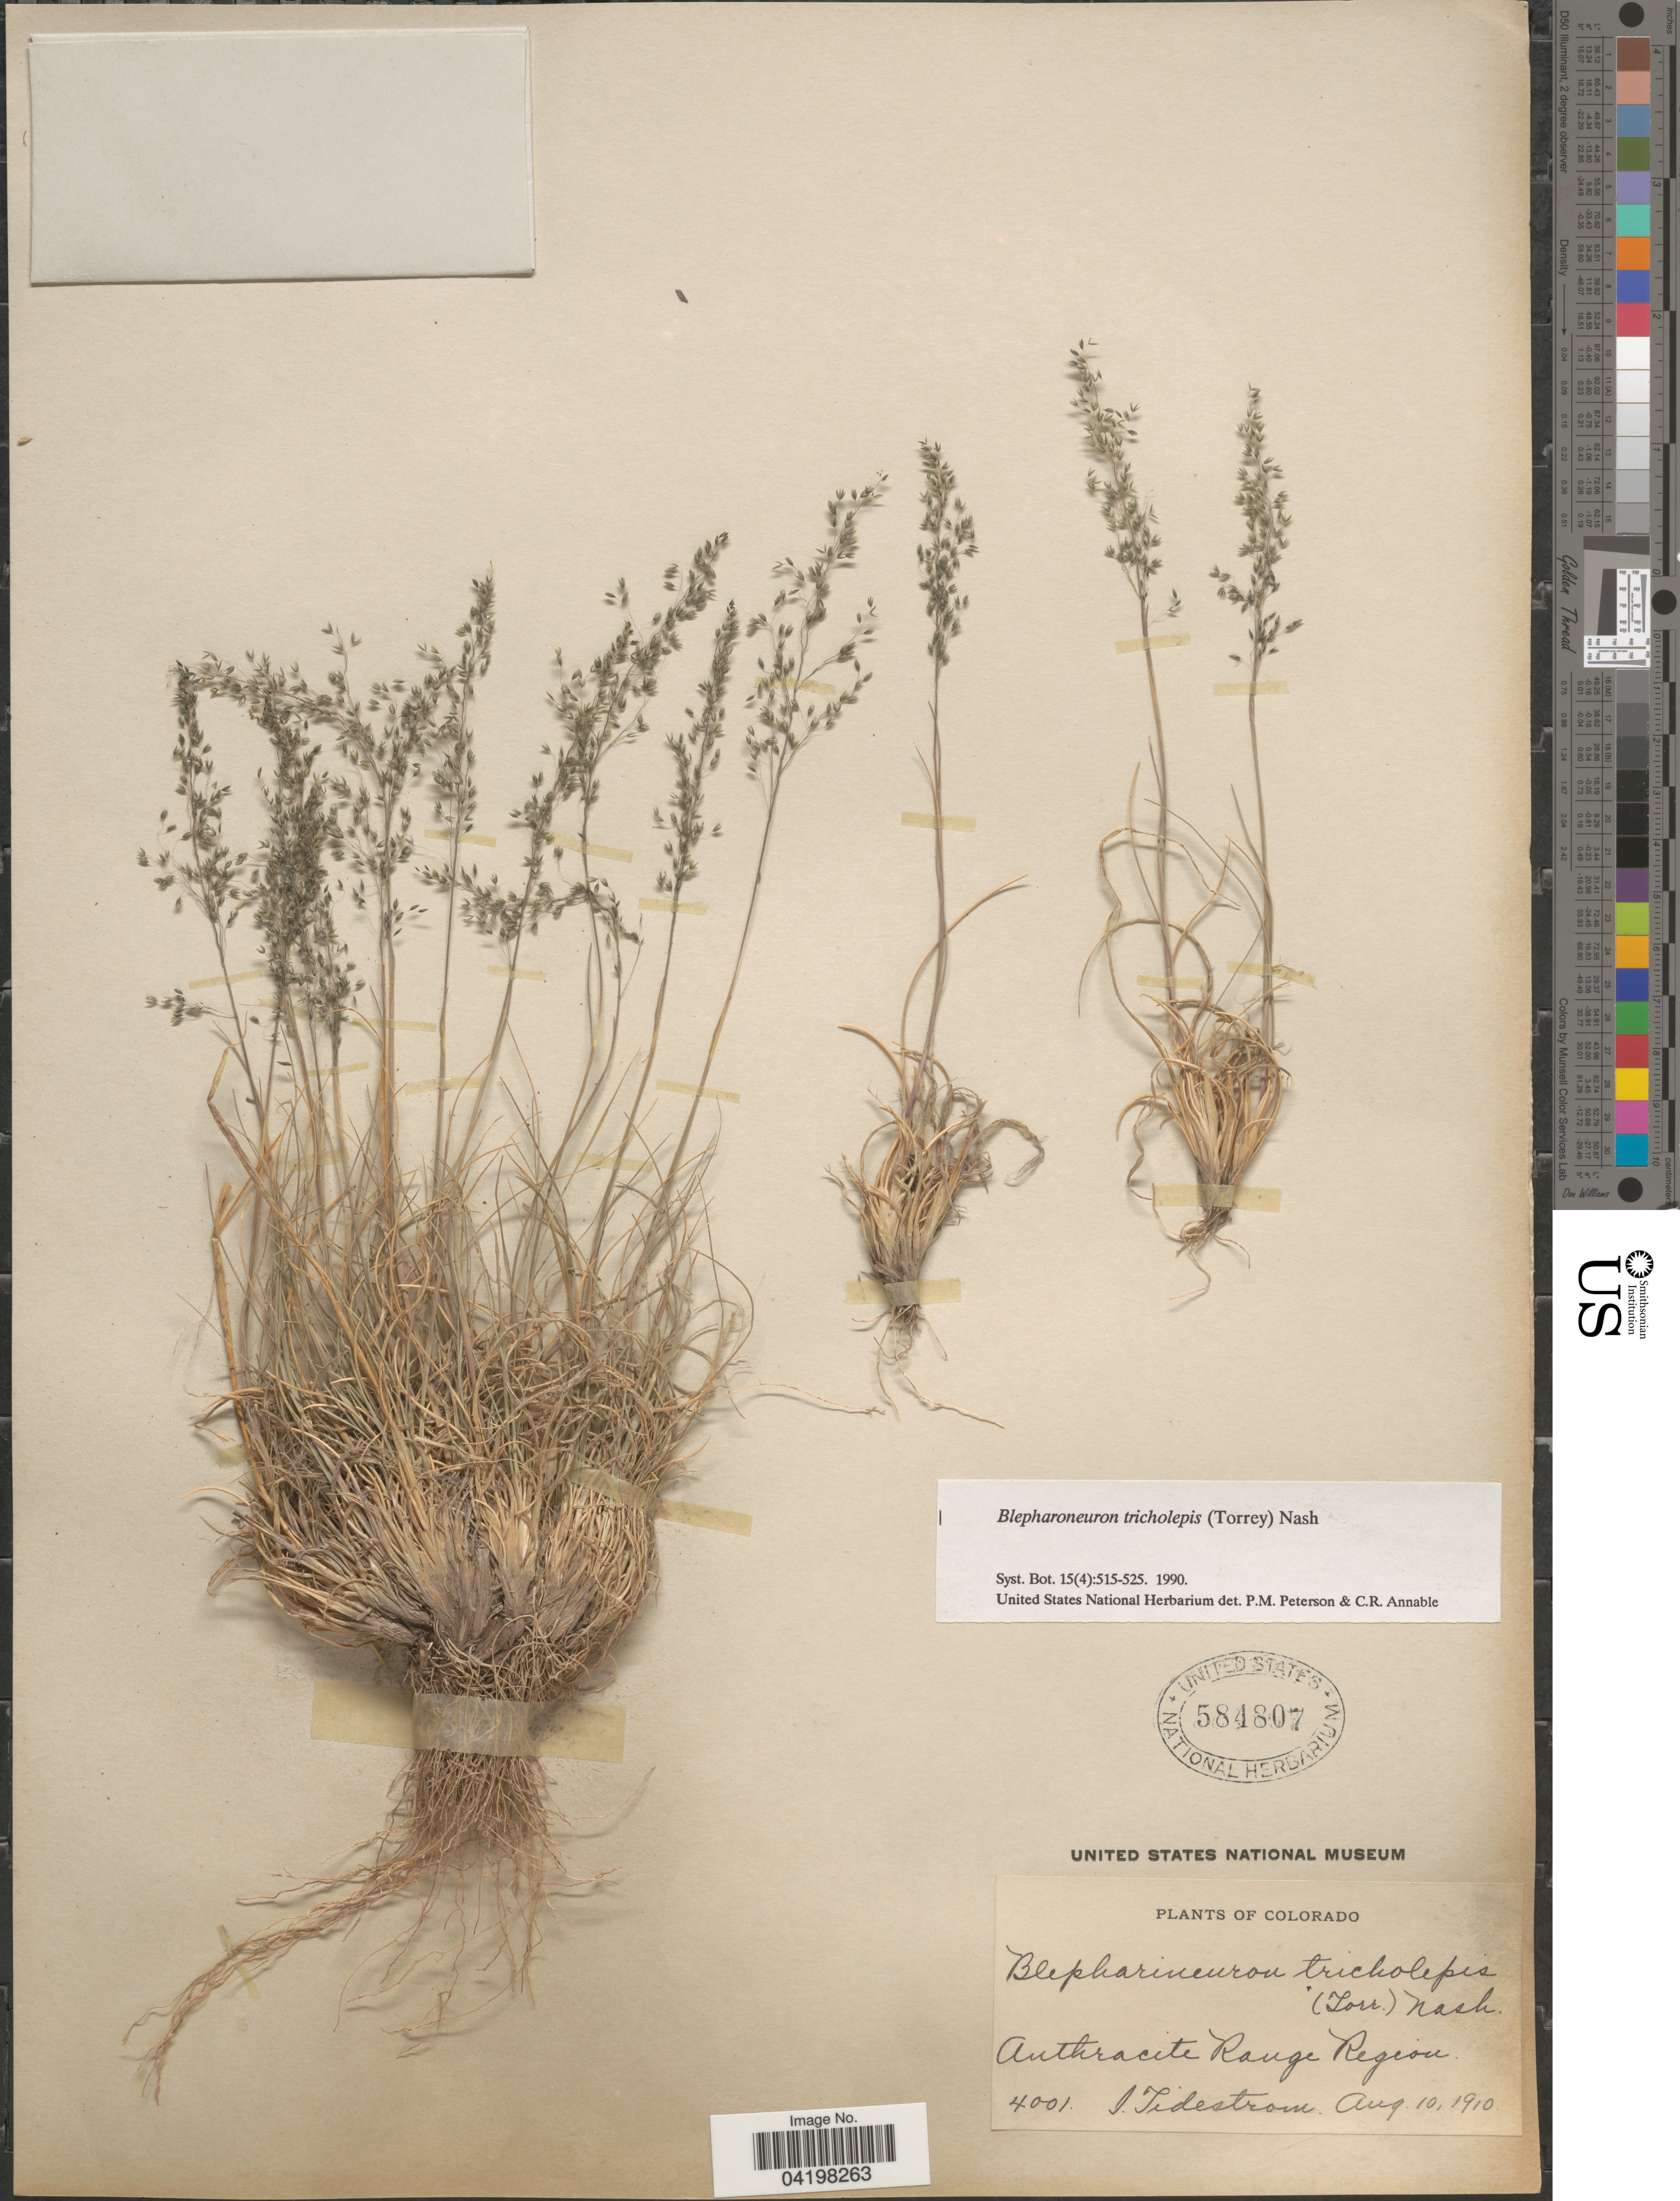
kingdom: Plantae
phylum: Tracheophyta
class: Liliopsida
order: Poales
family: Poaceae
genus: Muhlenbergia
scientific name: Muhlenbergia tricholepis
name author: (Torr.) Columbus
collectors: I. F. Tidestrom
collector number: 4001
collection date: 1910-08-10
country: United States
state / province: Colorado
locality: Anthracite Range Region.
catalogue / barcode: US 584807